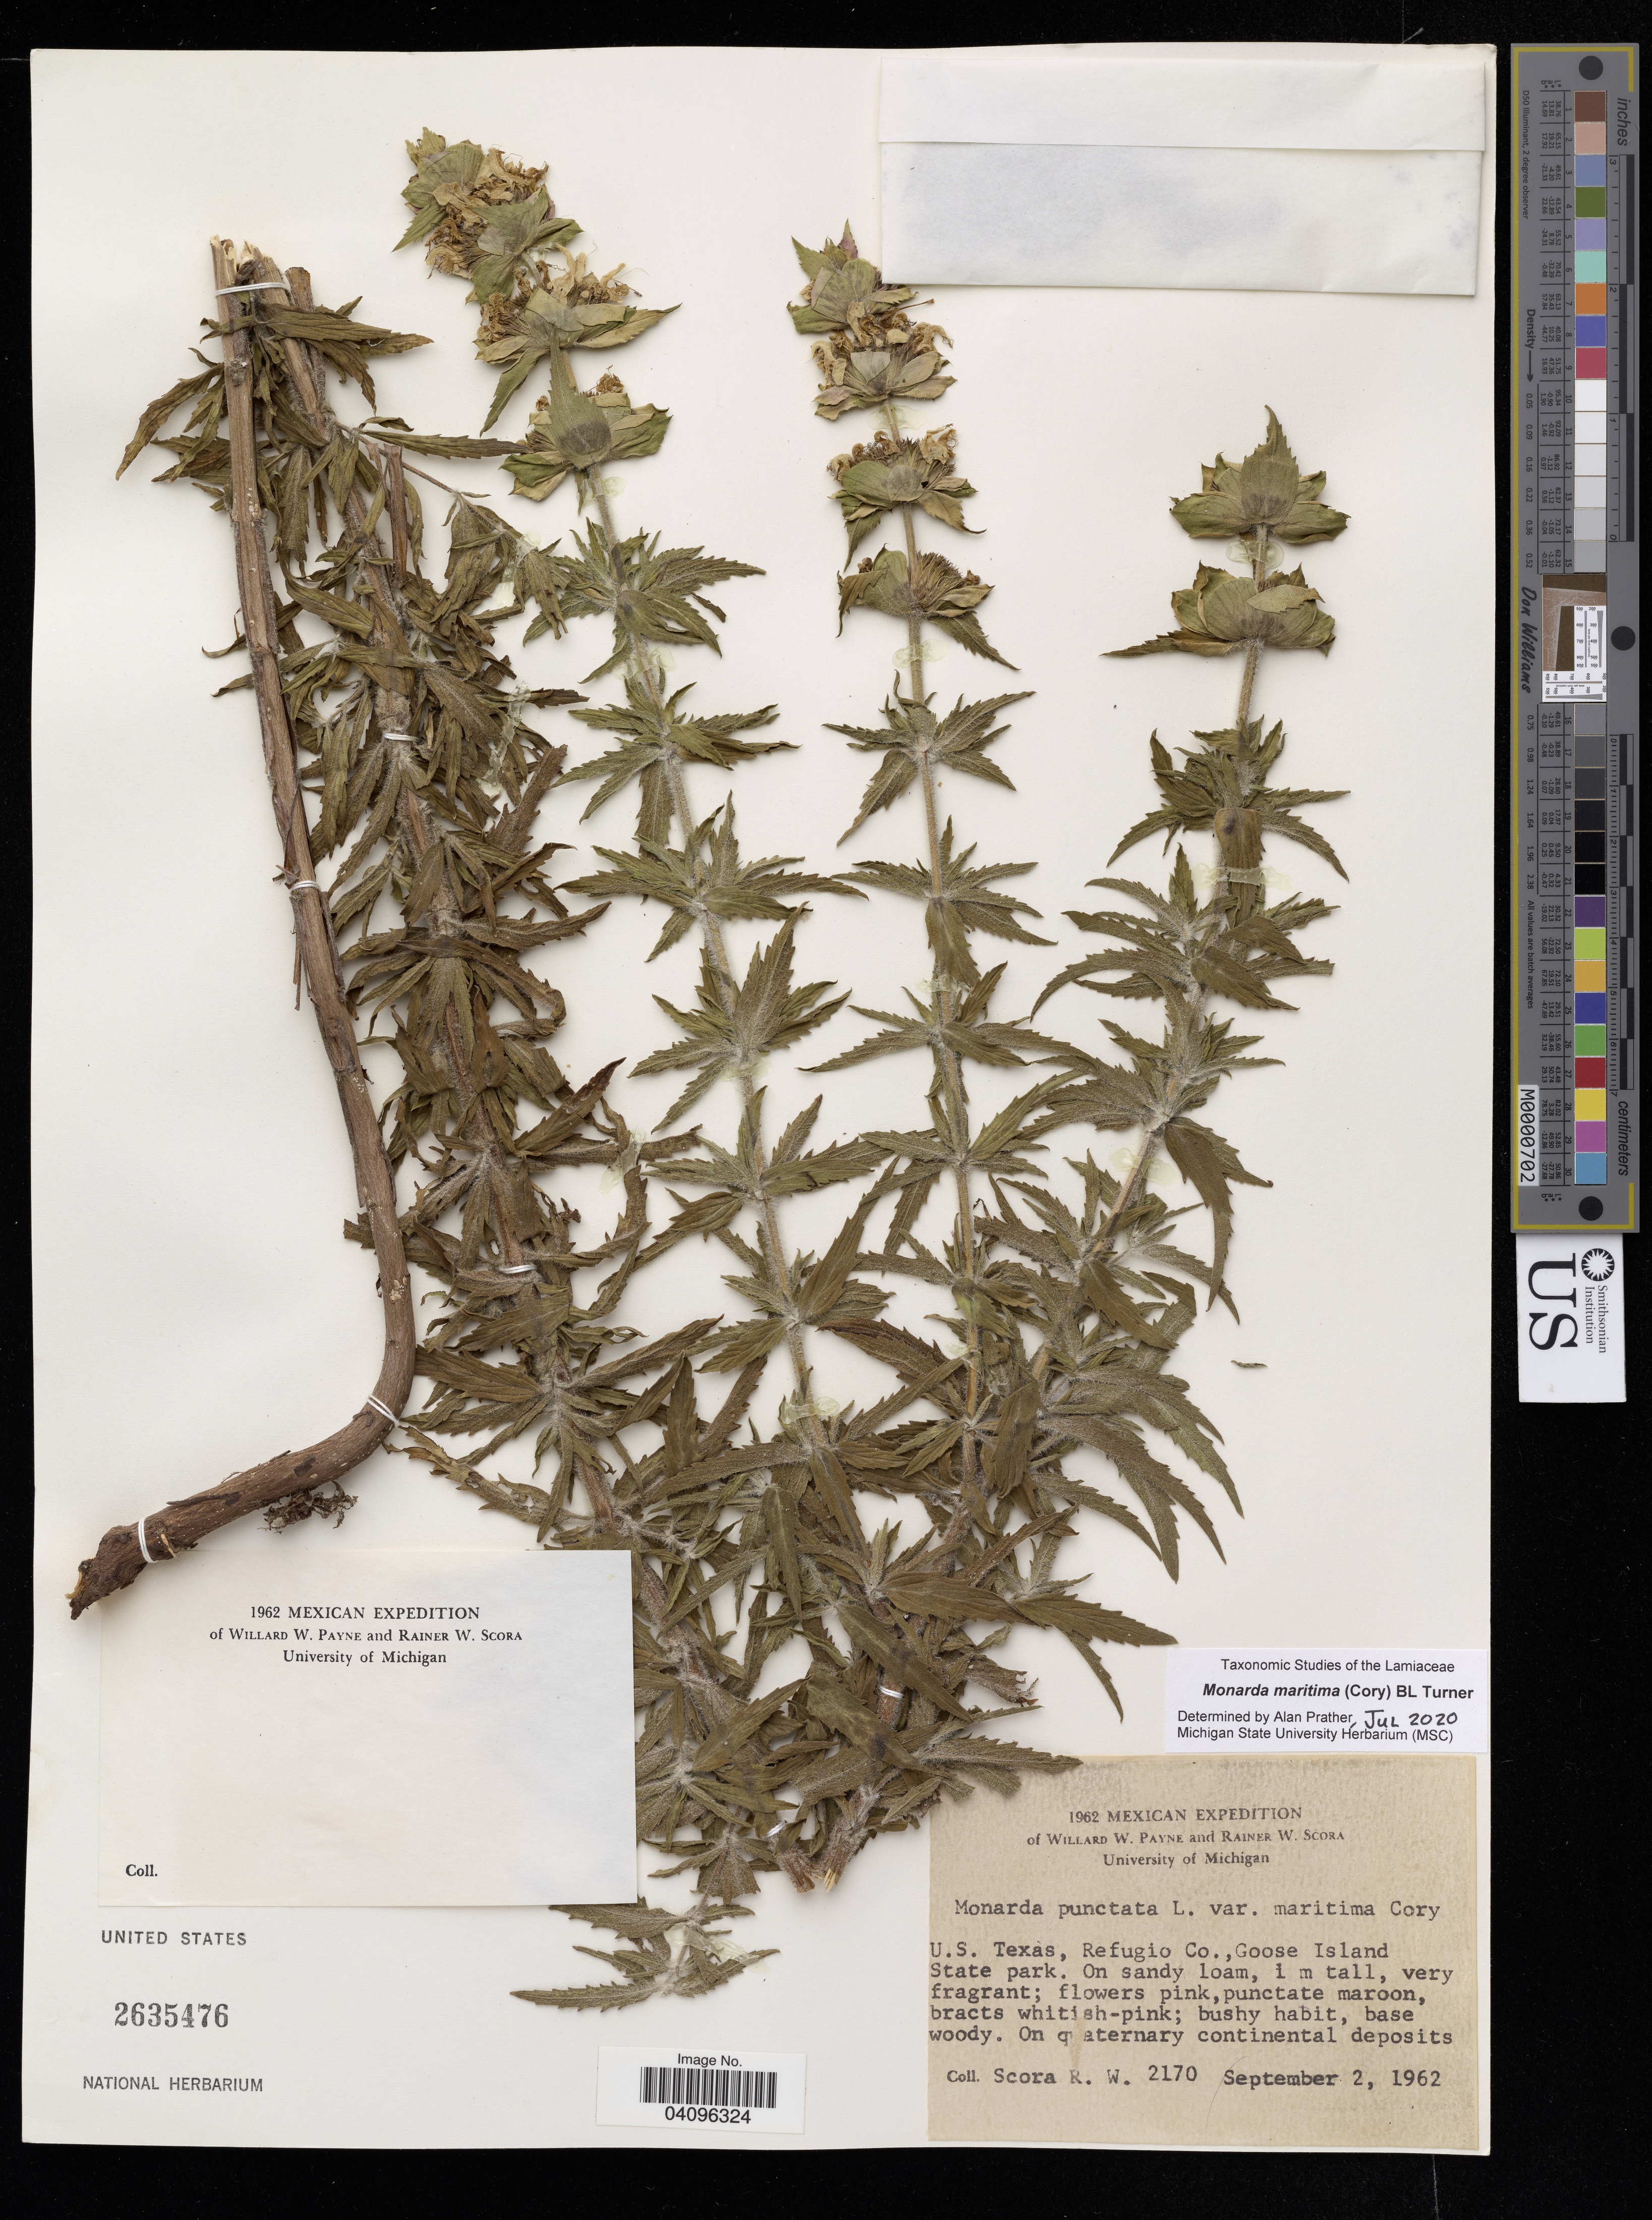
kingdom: Plantae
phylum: Tracheophyta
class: Magnoliopsida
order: Lamiales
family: Lamiaceae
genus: Monarda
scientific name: Monarda maritima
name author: (Cory) Correll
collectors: R. Scora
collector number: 2170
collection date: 1962-09-02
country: United States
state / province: Texas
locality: U.S. Texas, Refugio Co.,Goose Island State park.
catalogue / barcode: US 2635476